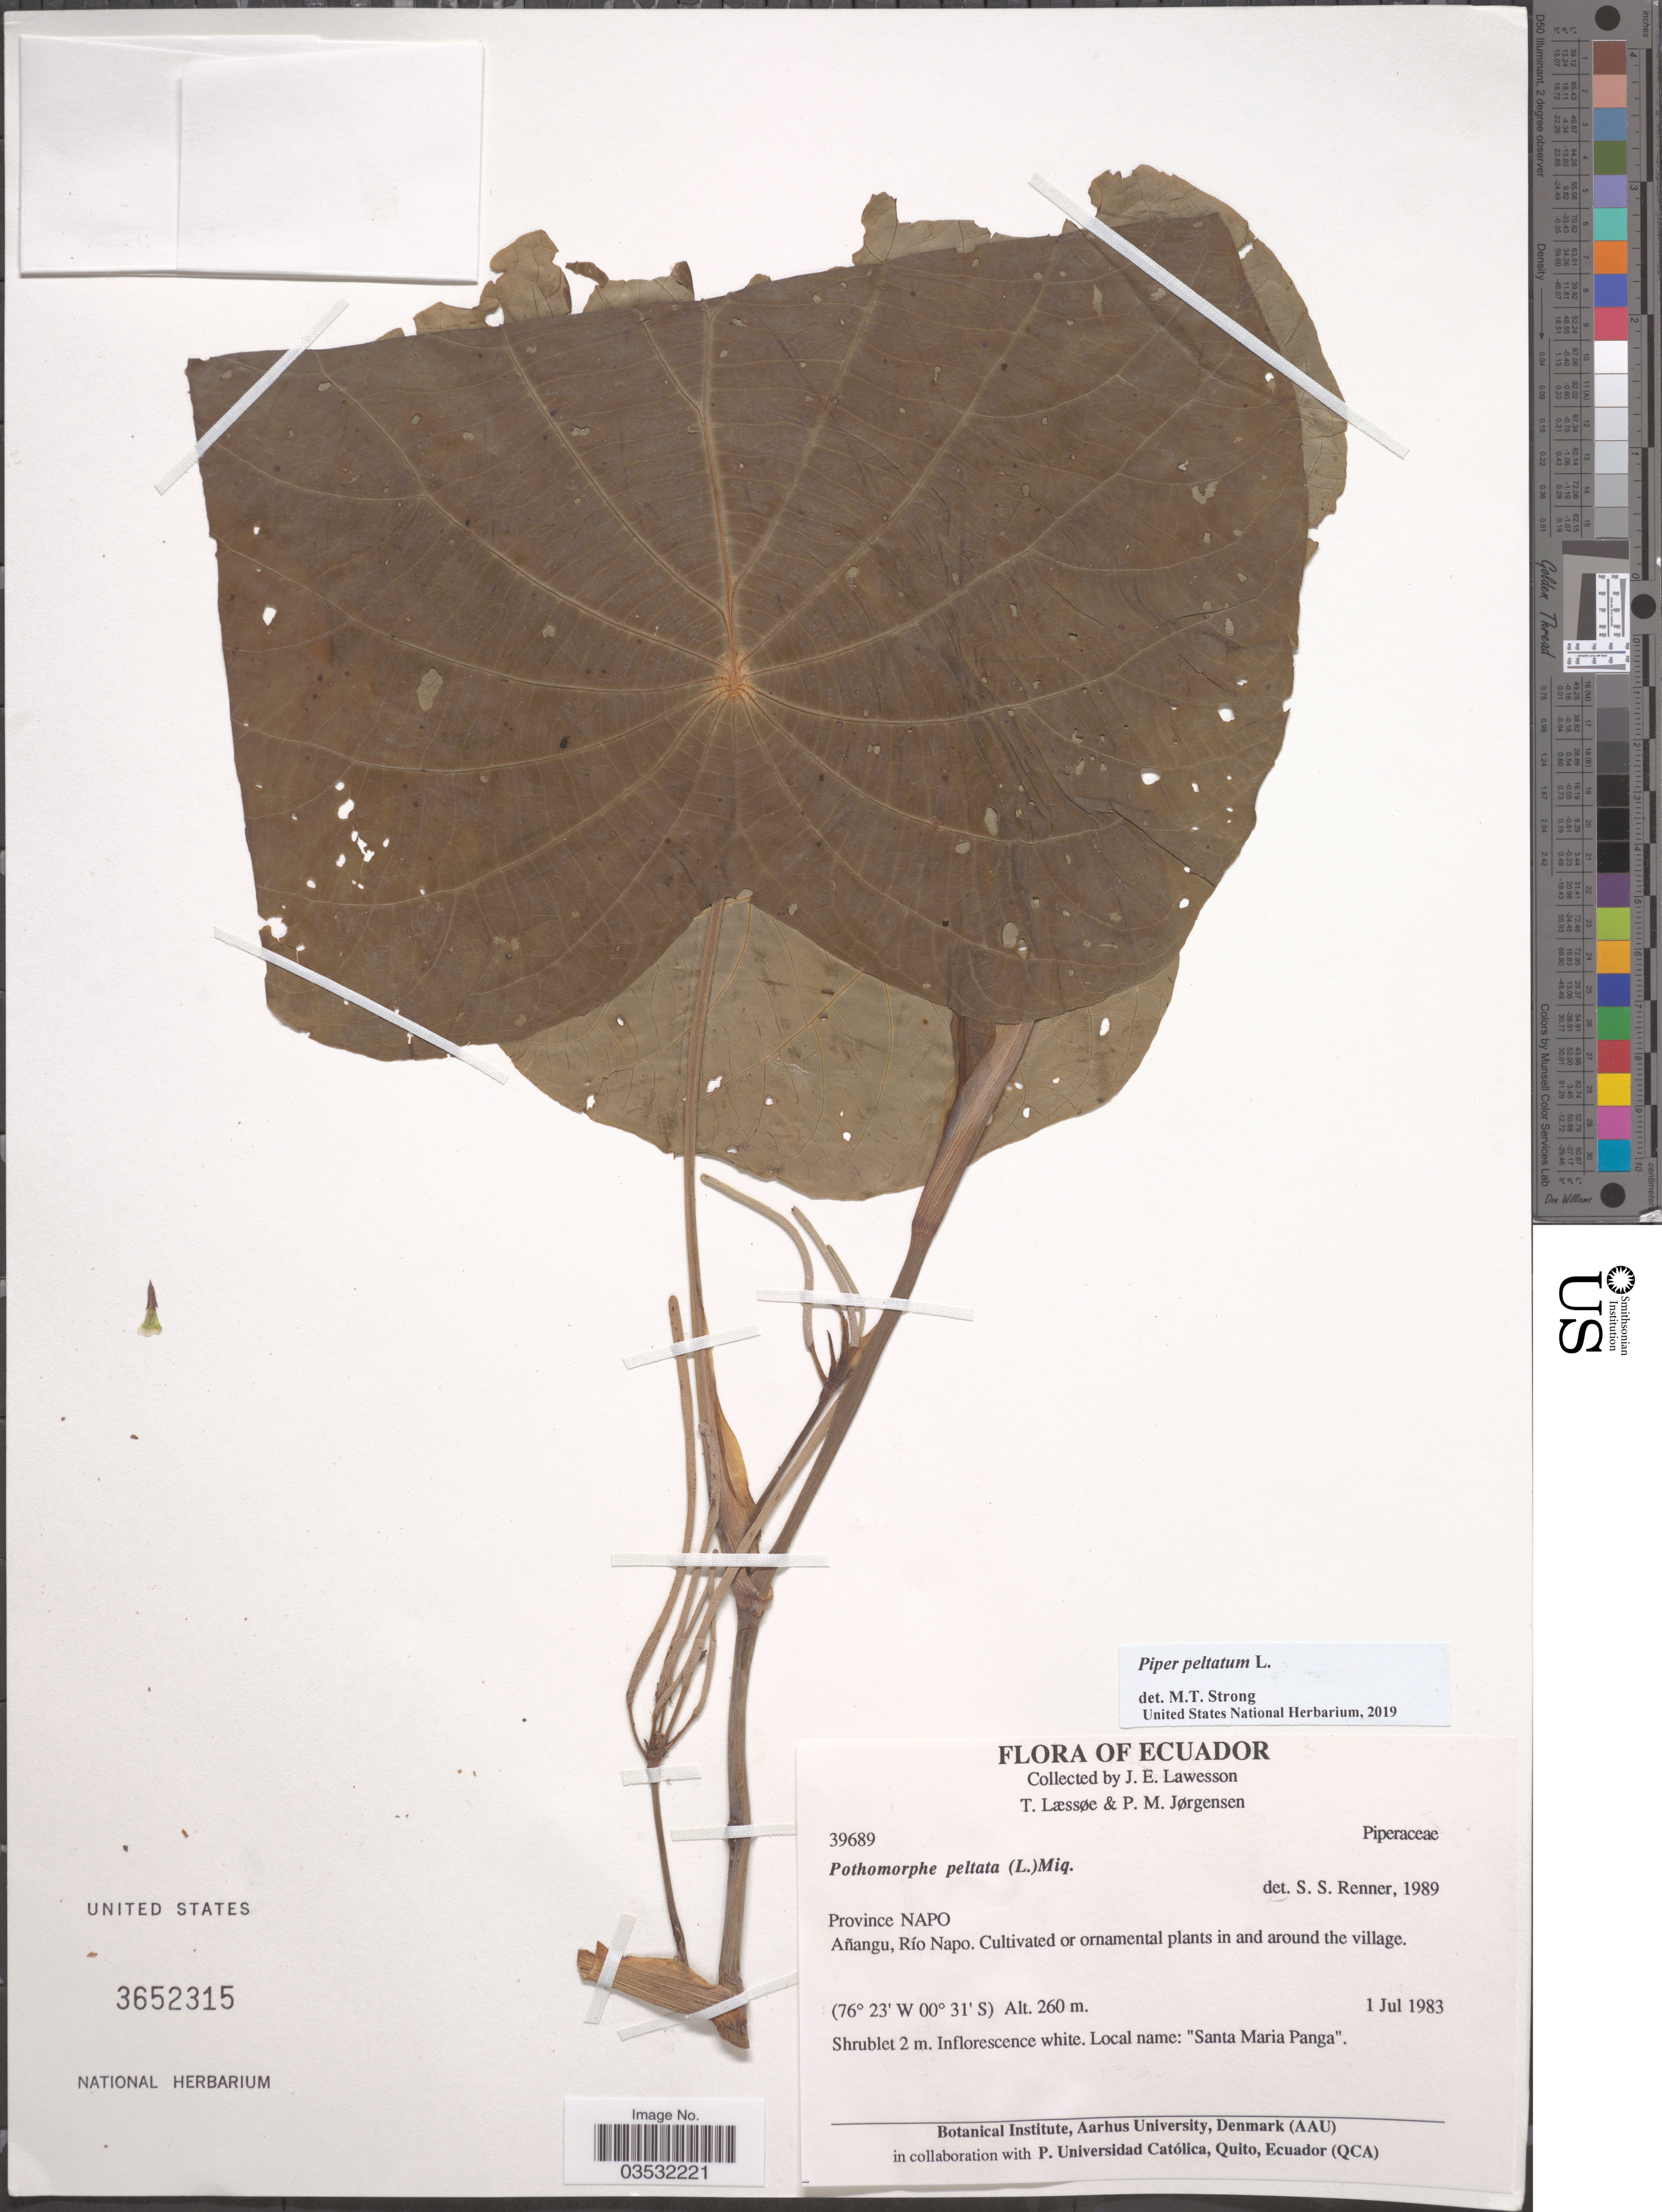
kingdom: Plantae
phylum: Tracheophyta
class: Magnoliopsida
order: Piperales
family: Piperaceae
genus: Piper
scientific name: Piper peltatum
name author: L.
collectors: J. Lawesson, T. Laessøe & P. Jørgensen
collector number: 39689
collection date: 1983-07-01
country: Ecuador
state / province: Napo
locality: Añangu, Río Napo. In and around the village.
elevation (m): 260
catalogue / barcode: US 3652315